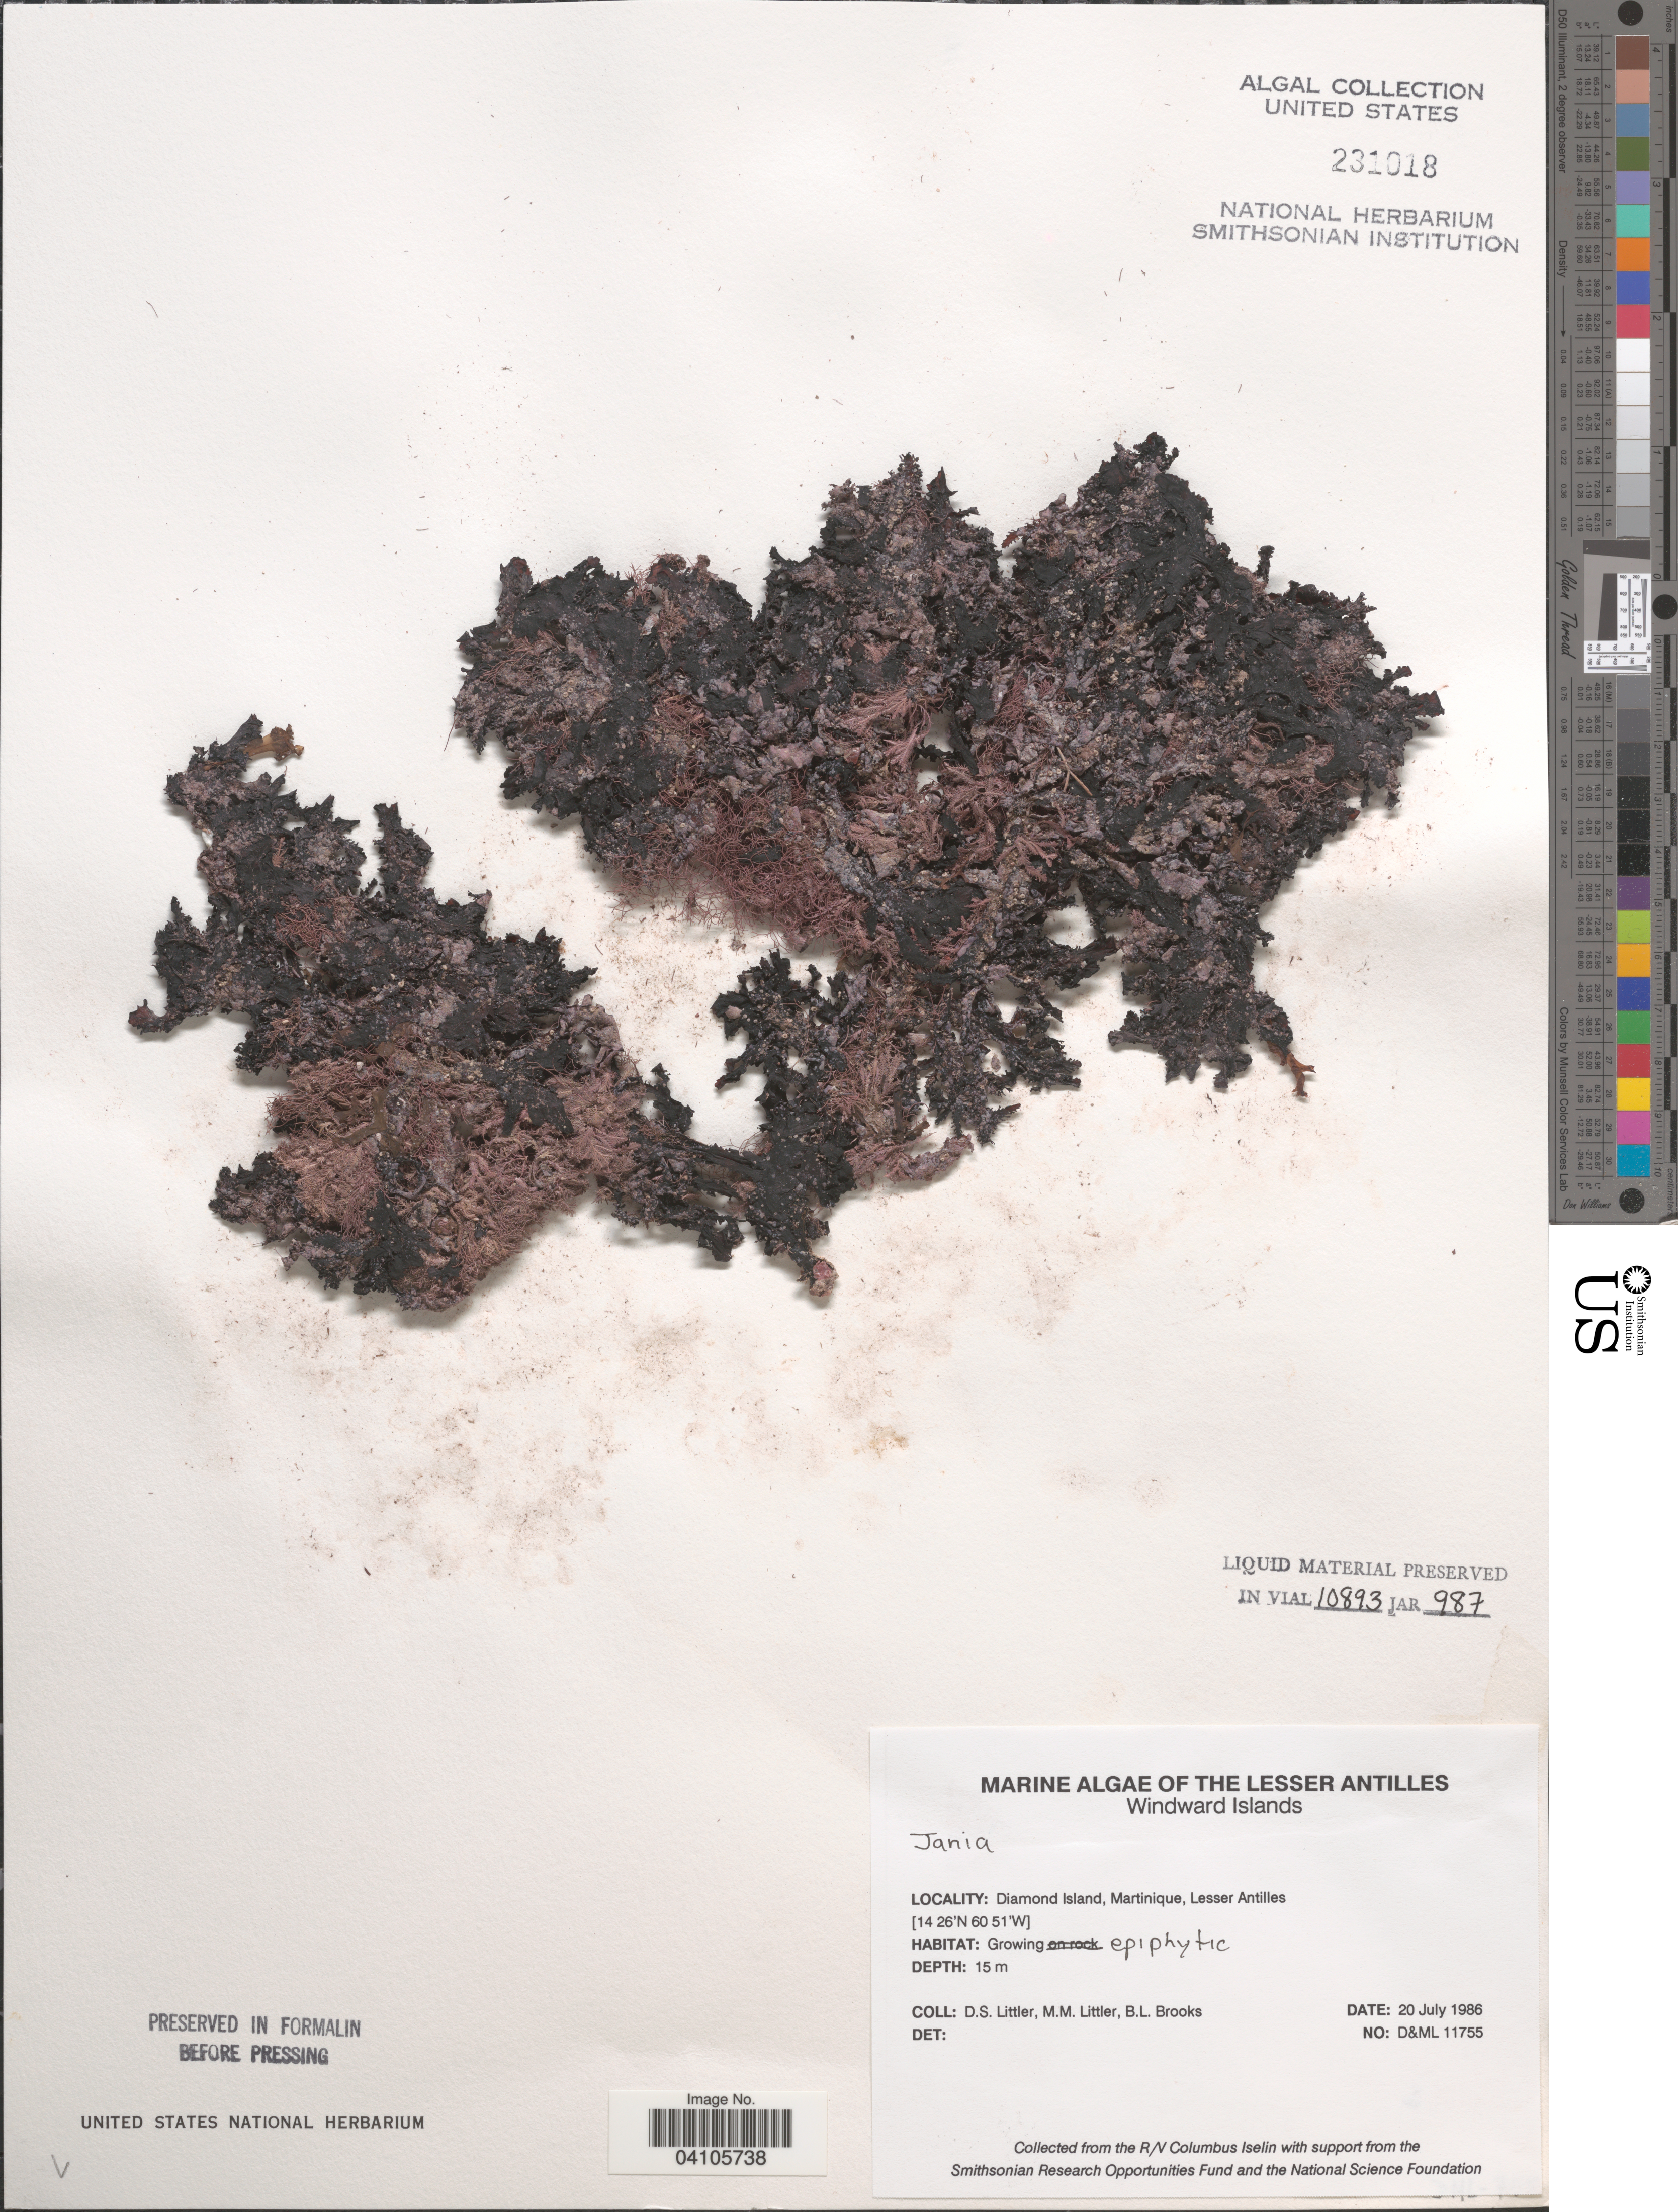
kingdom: Plantae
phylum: Rhodophyta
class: Florideophyceae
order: Corallinales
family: Corallinaceae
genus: Jania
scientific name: Jania sp.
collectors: D. S. Littler & B. Brooks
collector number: D&ML11755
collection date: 1986-07-20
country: Martinique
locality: The Lesser Antilles. Windward Islands. Diamond Island, Lesser Antilles.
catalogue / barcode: US 231018